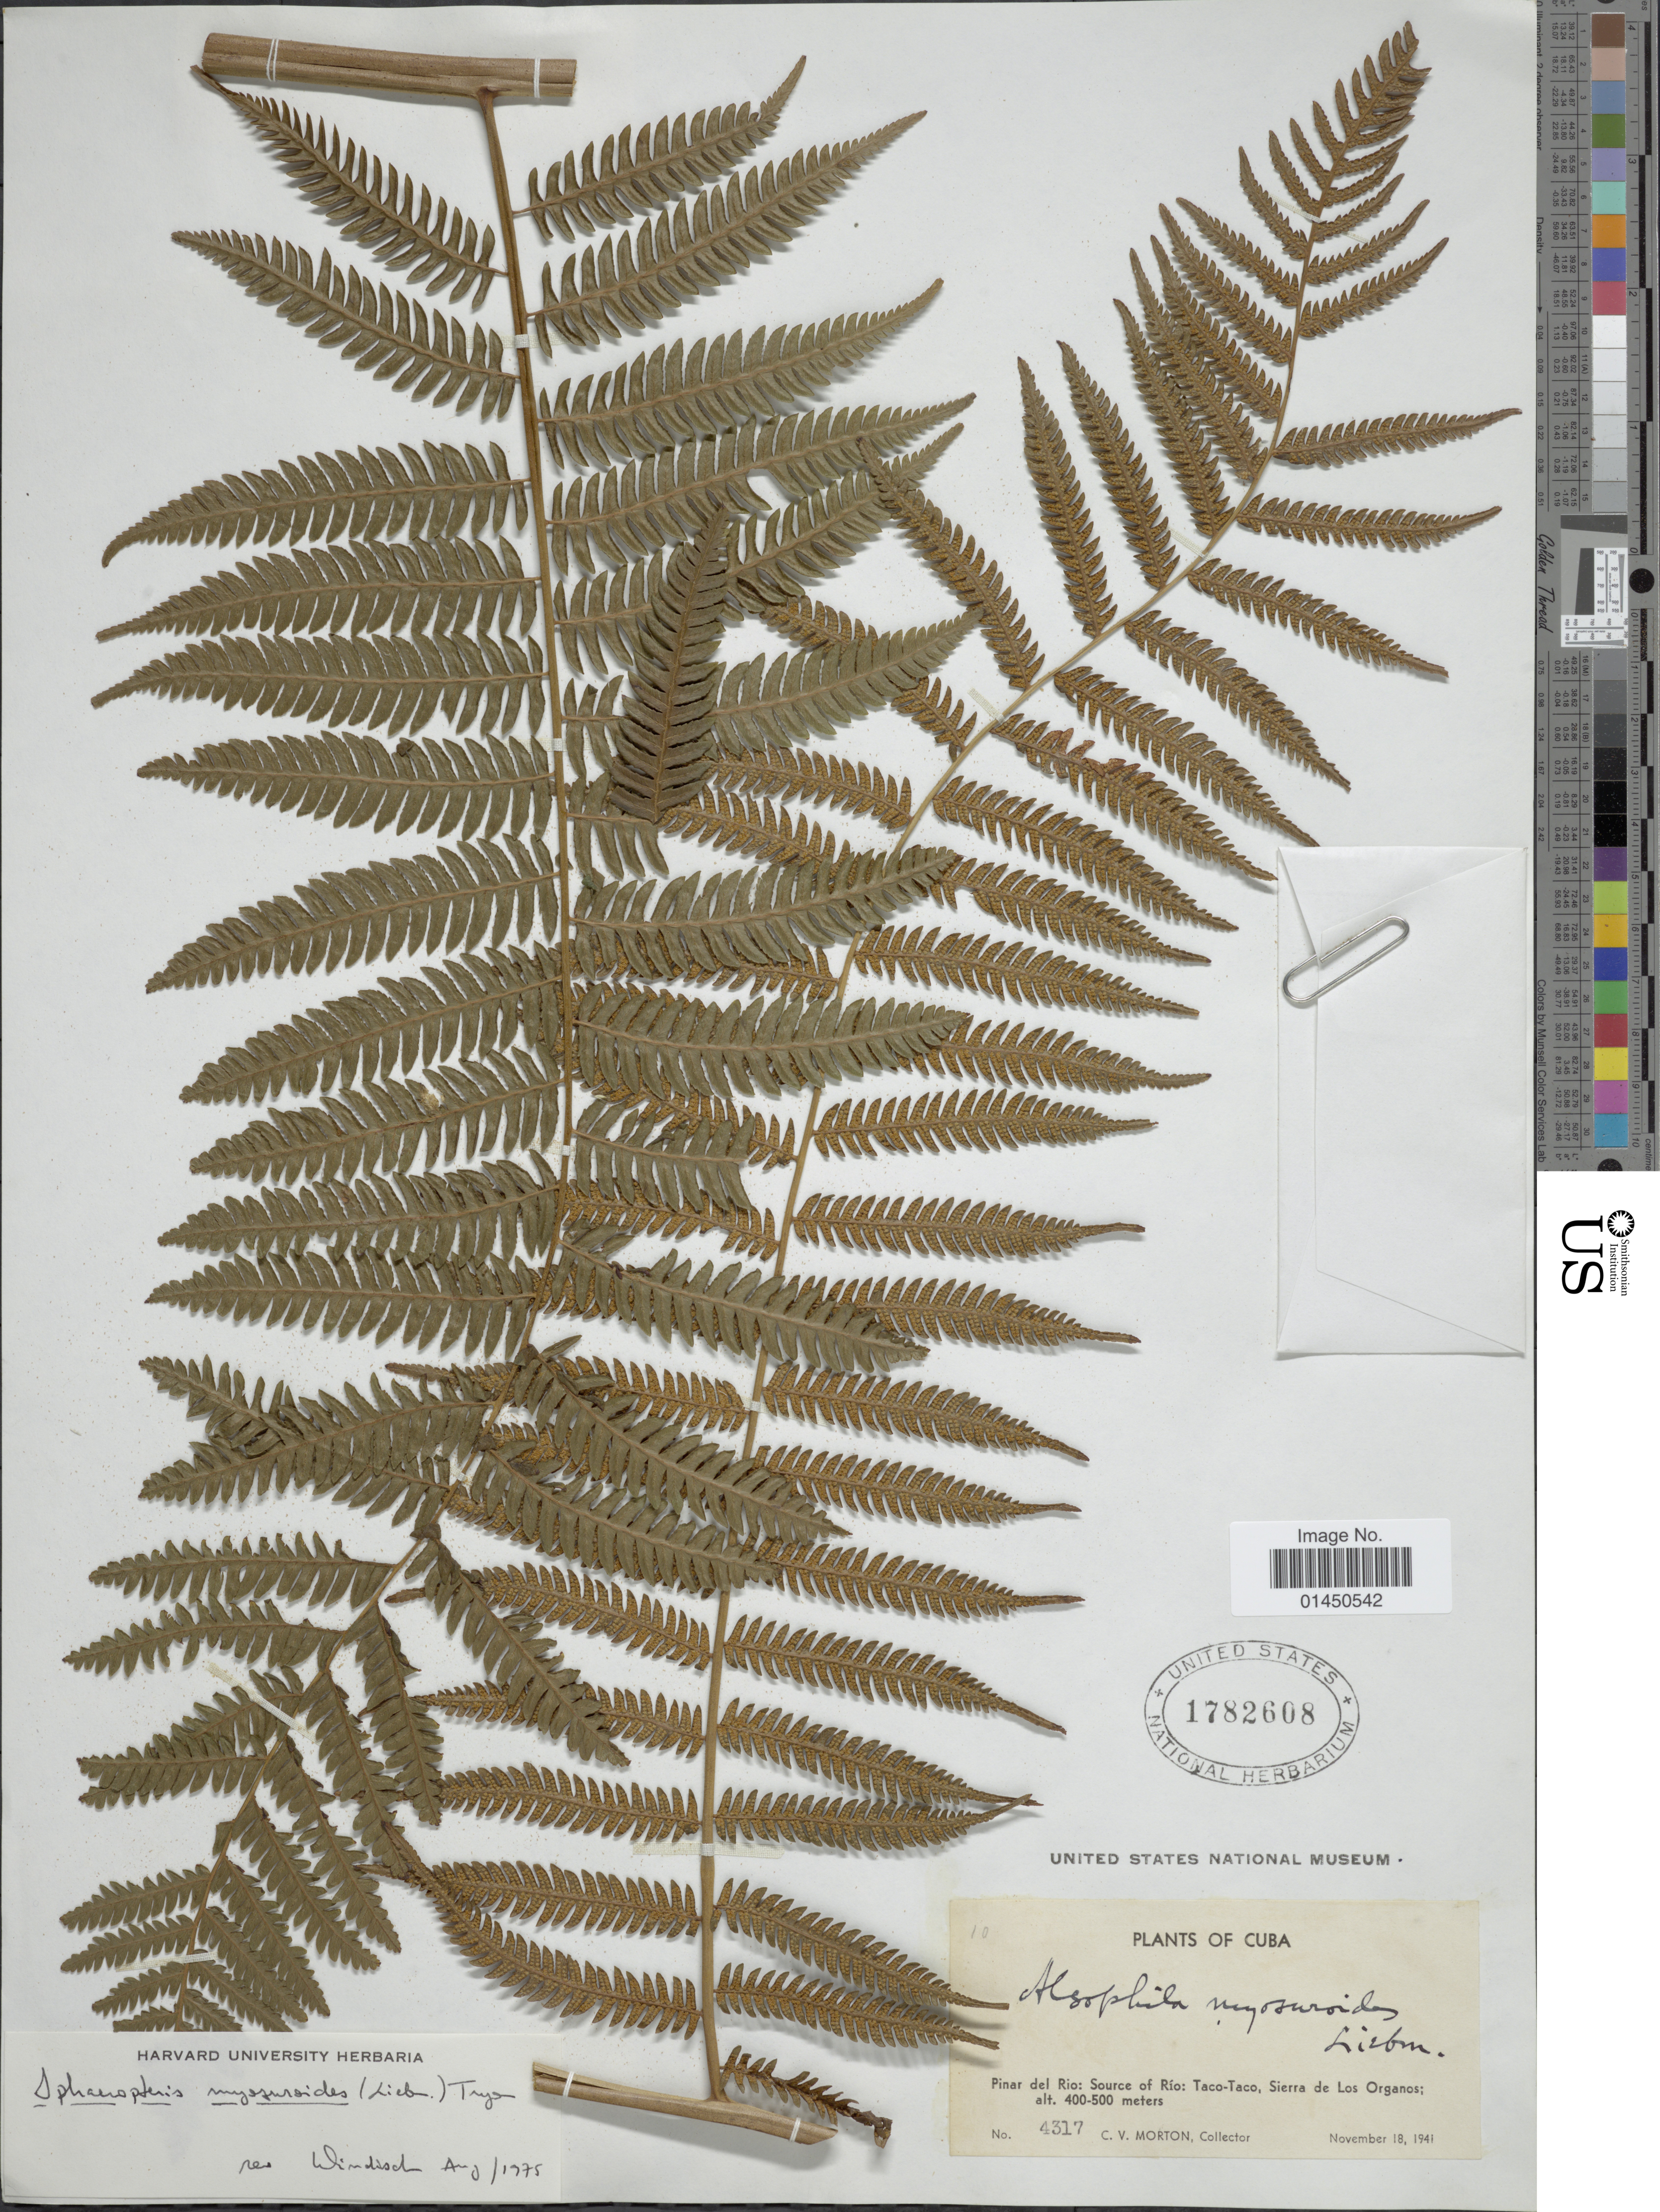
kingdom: Plantae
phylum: Tracheophyta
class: Polypodiopsida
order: Cyatheales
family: Cyatheaceae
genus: Cyathea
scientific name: Cyathea myosuriodes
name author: (Liebm.) Domin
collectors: C. V. Morton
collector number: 4317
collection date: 1941-11-18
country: Cuba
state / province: Pinar del Río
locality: Source of Rio: Taco-Taco, Sierra de Los Organos.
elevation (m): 400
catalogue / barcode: US 1782608